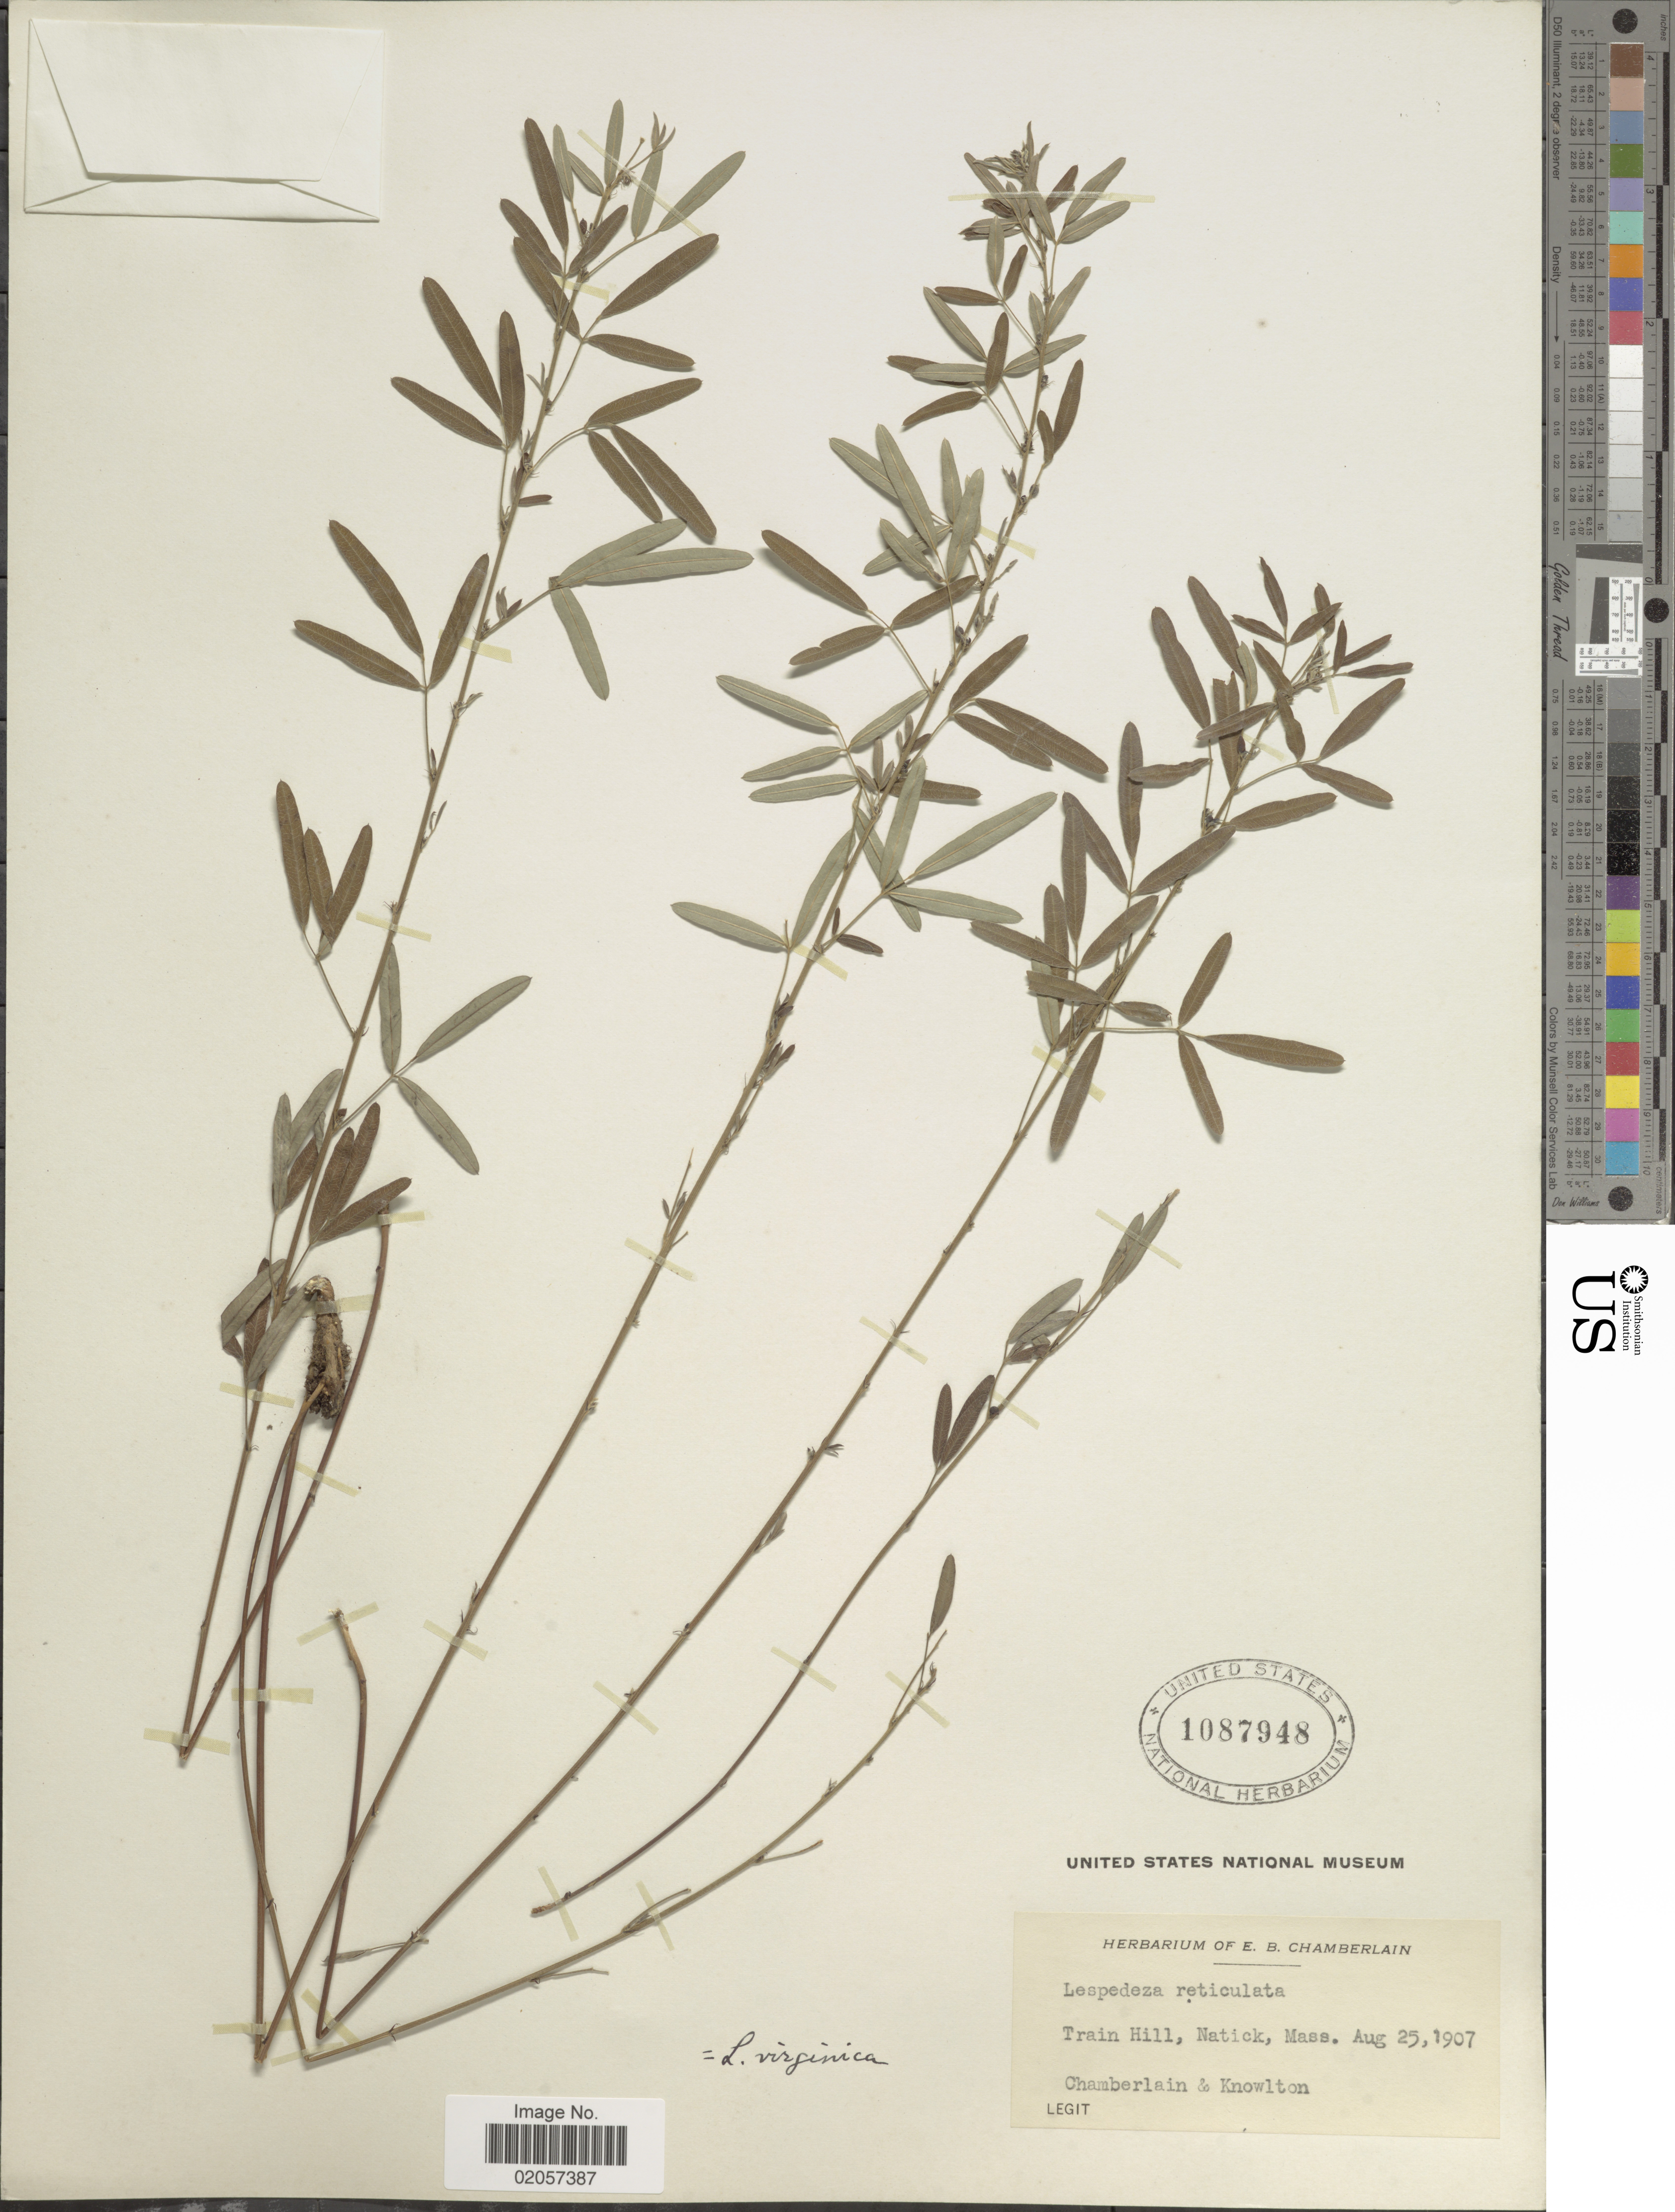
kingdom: Plantae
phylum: Tracheophyta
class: Magnoliopsida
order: Fabales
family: Fabaceae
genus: Lespedeza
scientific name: Lespedeza virginica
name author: (L.) Britton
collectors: Chamberlain & -. Knowlton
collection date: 1907-08-25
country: United States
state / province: Massachusetts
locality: Train Hill, Natick, Mass.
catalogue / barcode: US 1087948